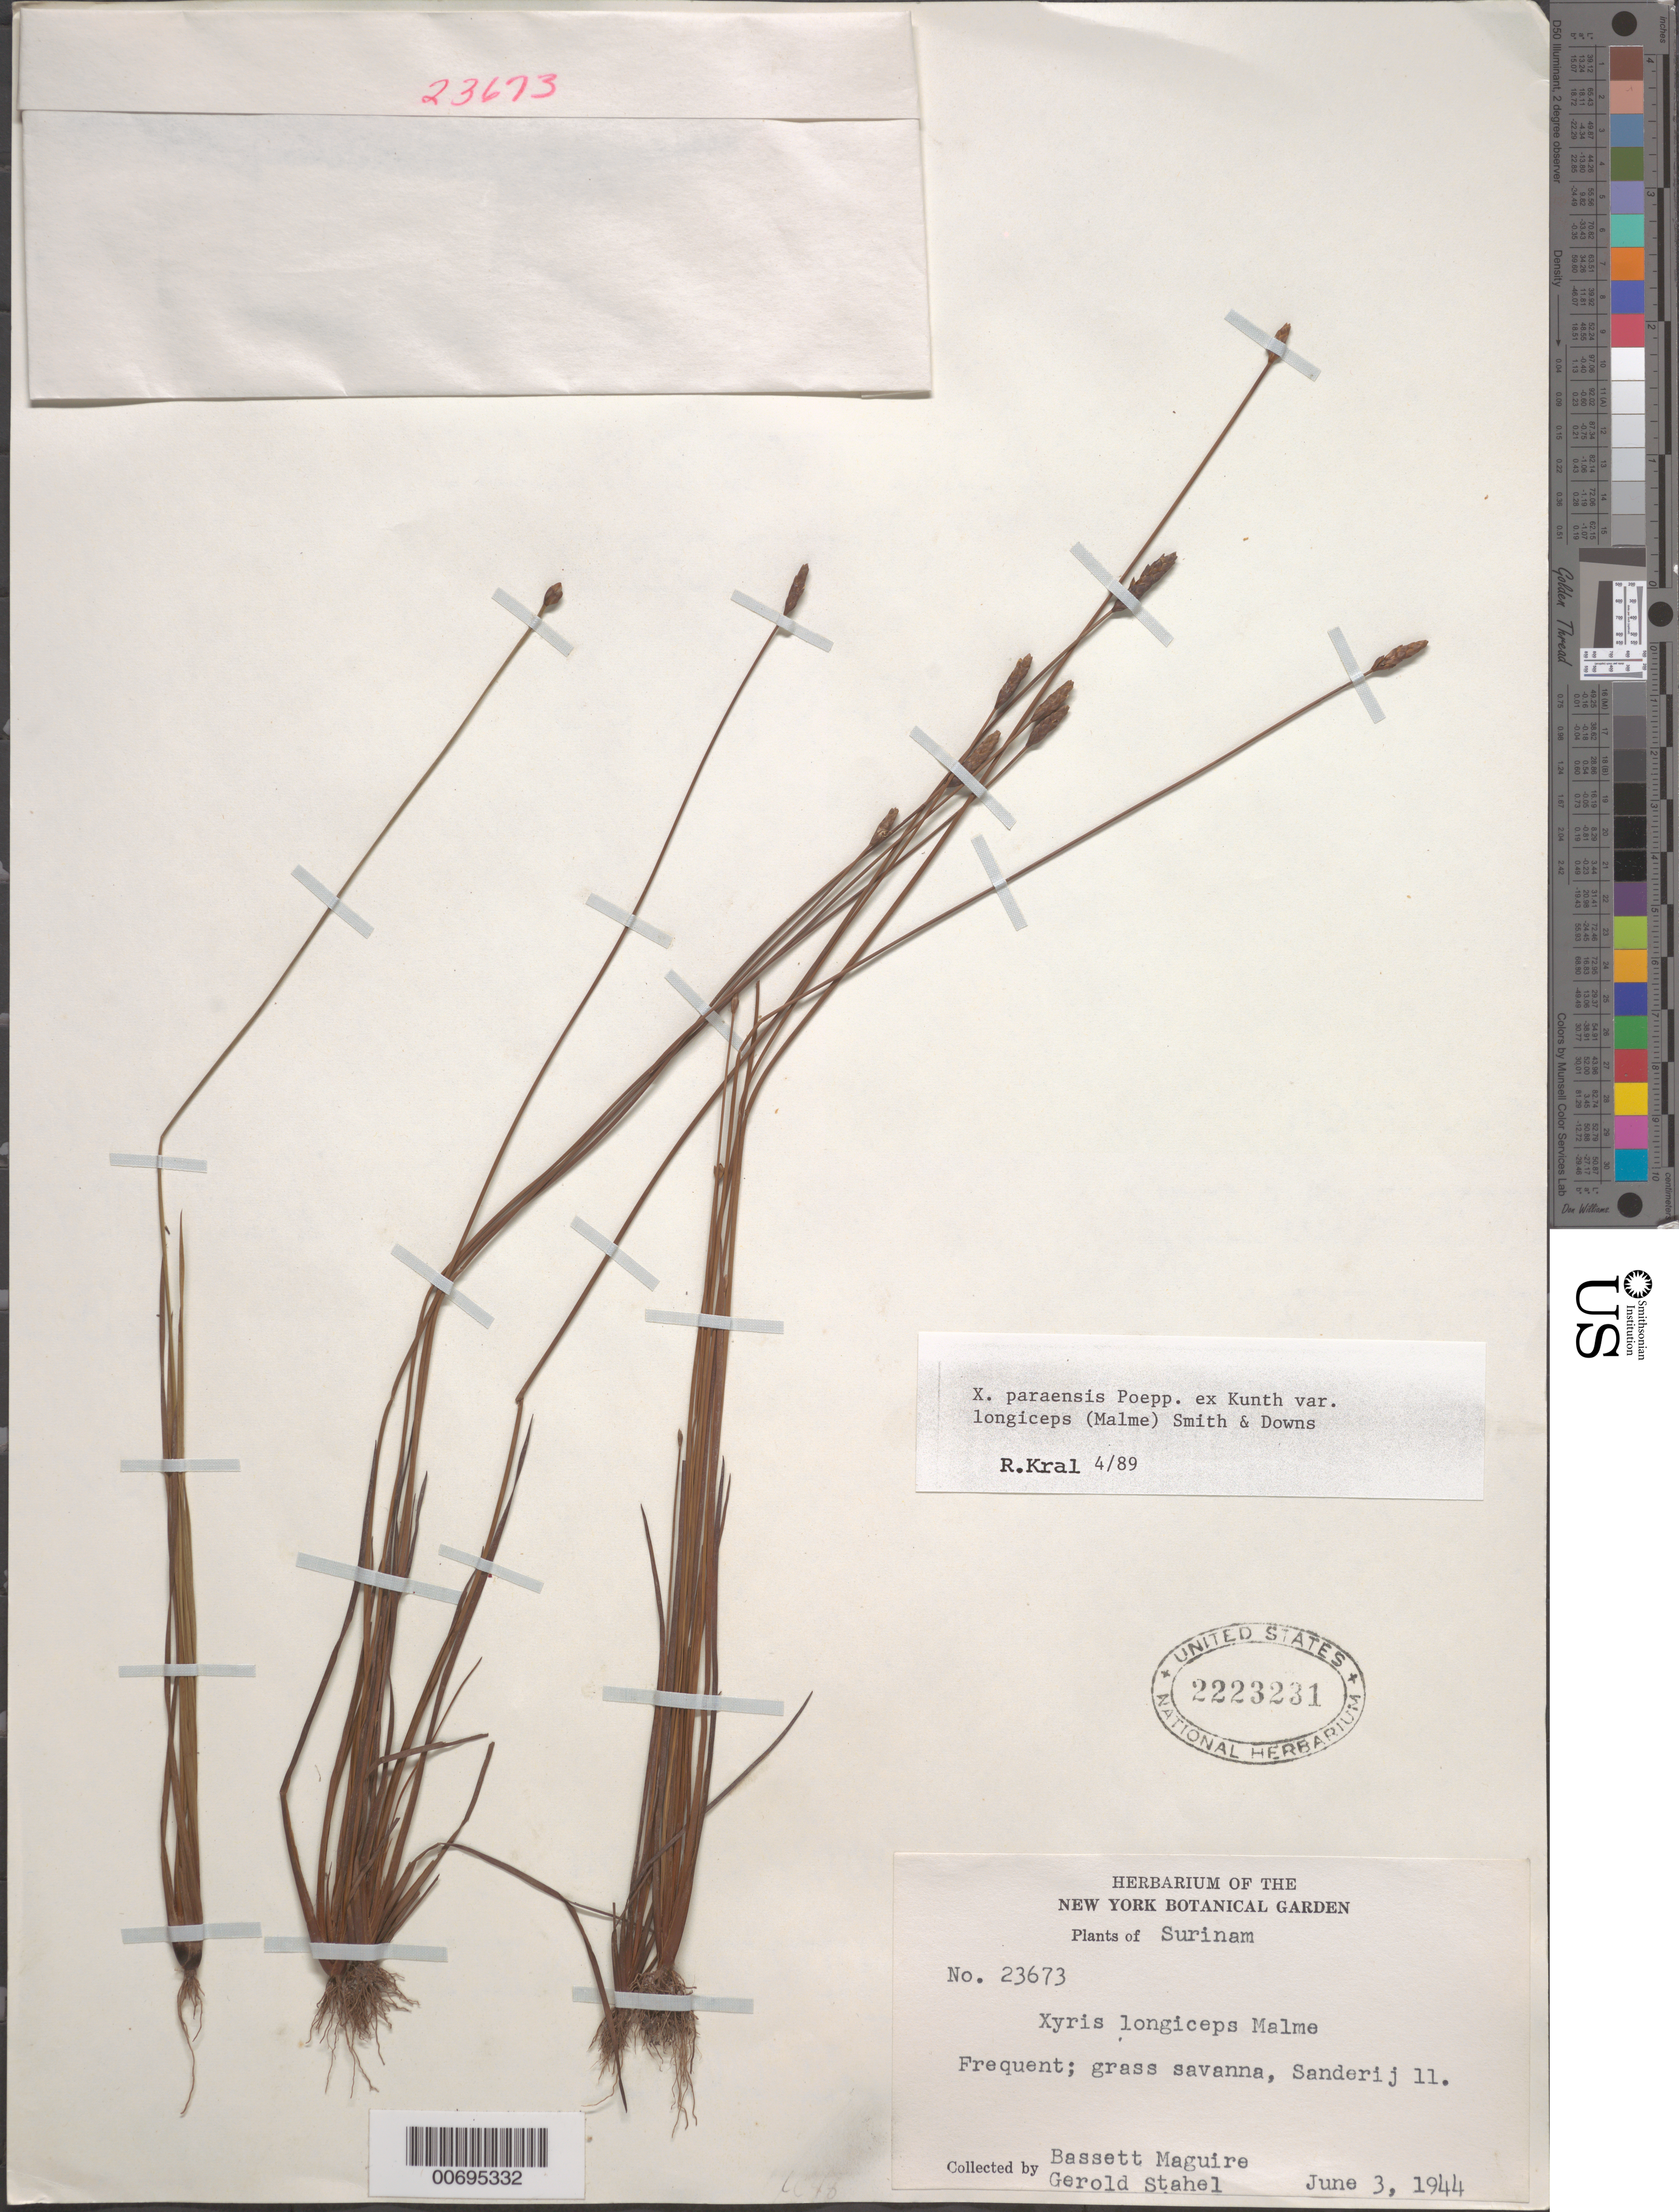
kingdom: Plantae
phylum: Tracheophyta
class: Liliopsida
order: Poales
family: Xyridaceae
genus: Xyris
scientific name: Xyris paraensis var. longiceps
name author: (Malme) L.B. Sm. & Downs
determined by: Kral, Robert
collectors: B. Maguire & G. Stahel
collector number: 23673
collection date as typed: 3-Jun-44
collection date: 1944-06-03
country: Suriname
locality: Zanderij Savanna II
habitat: Grass savanna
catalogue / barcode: US 2223231